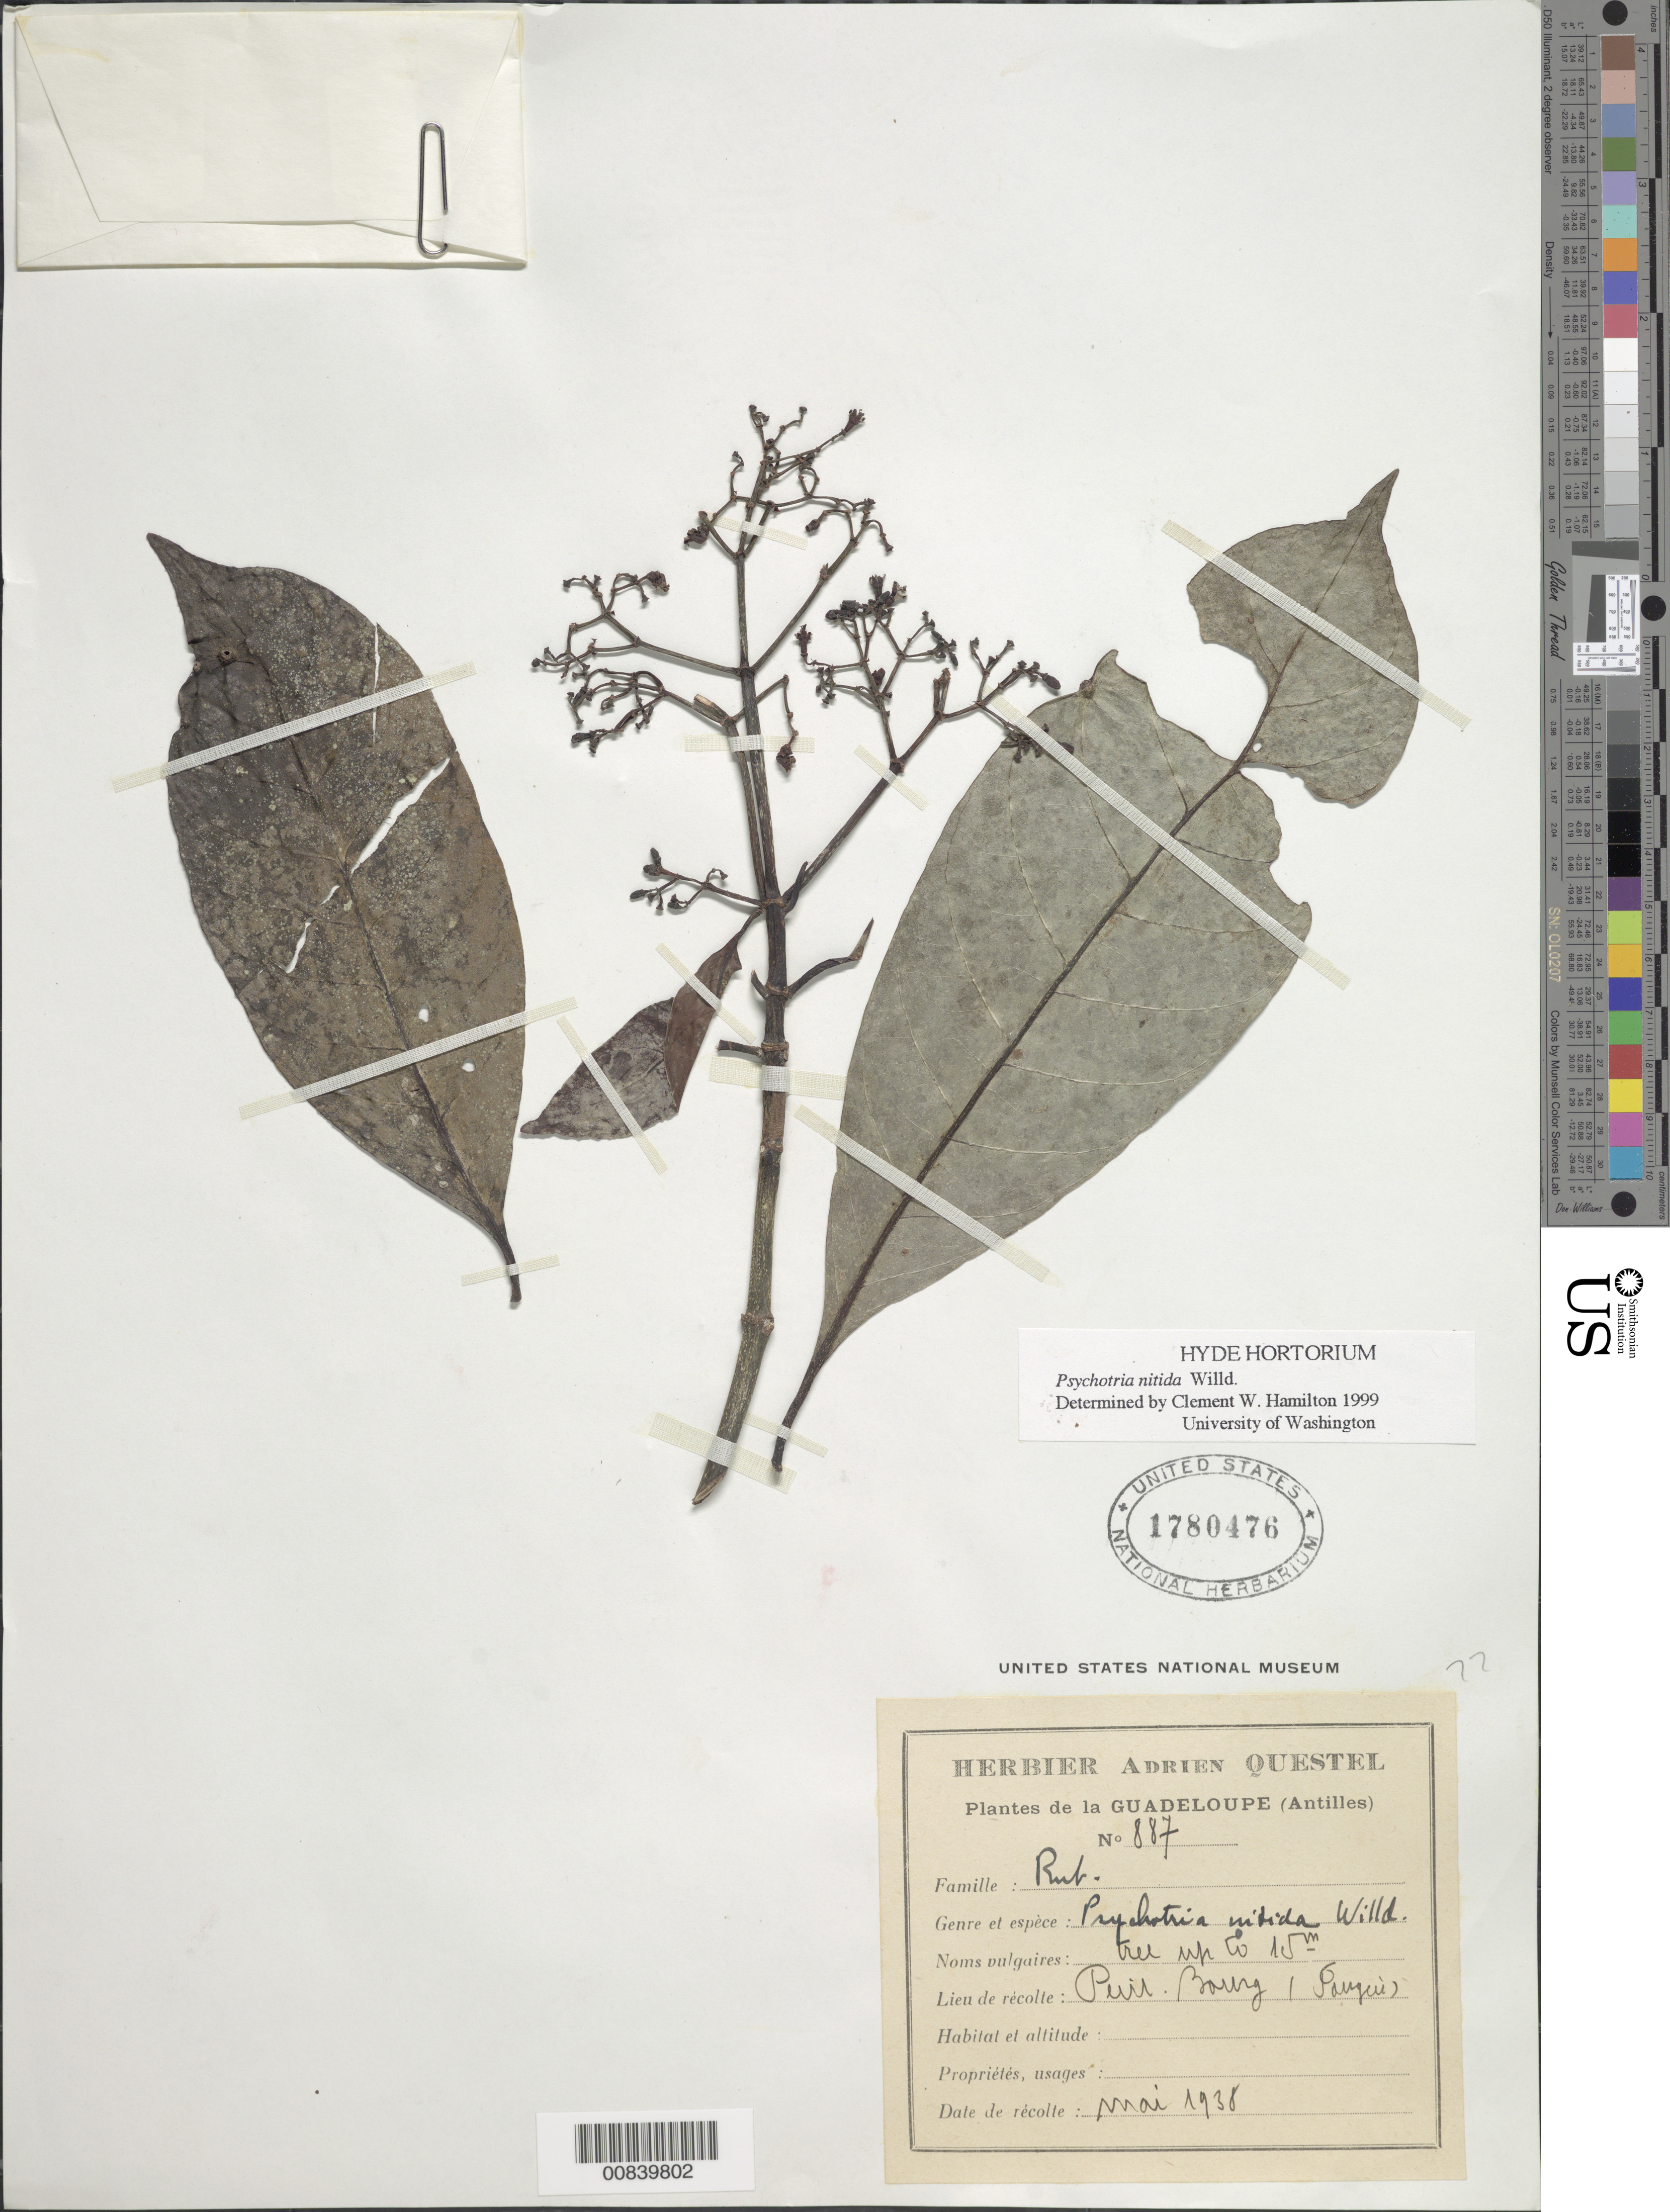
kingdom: Plantae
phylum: Tracheophyta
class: Magnoliopsida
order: Gentianales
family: Rubiaceae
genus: Psychotria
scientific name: Psychotria mapourioides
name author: DC.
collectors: A. Questel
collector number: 887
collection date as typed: May 1938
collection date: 1938-05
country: Guadeloupe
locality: Petit-Bourg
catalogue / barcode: US 1780476